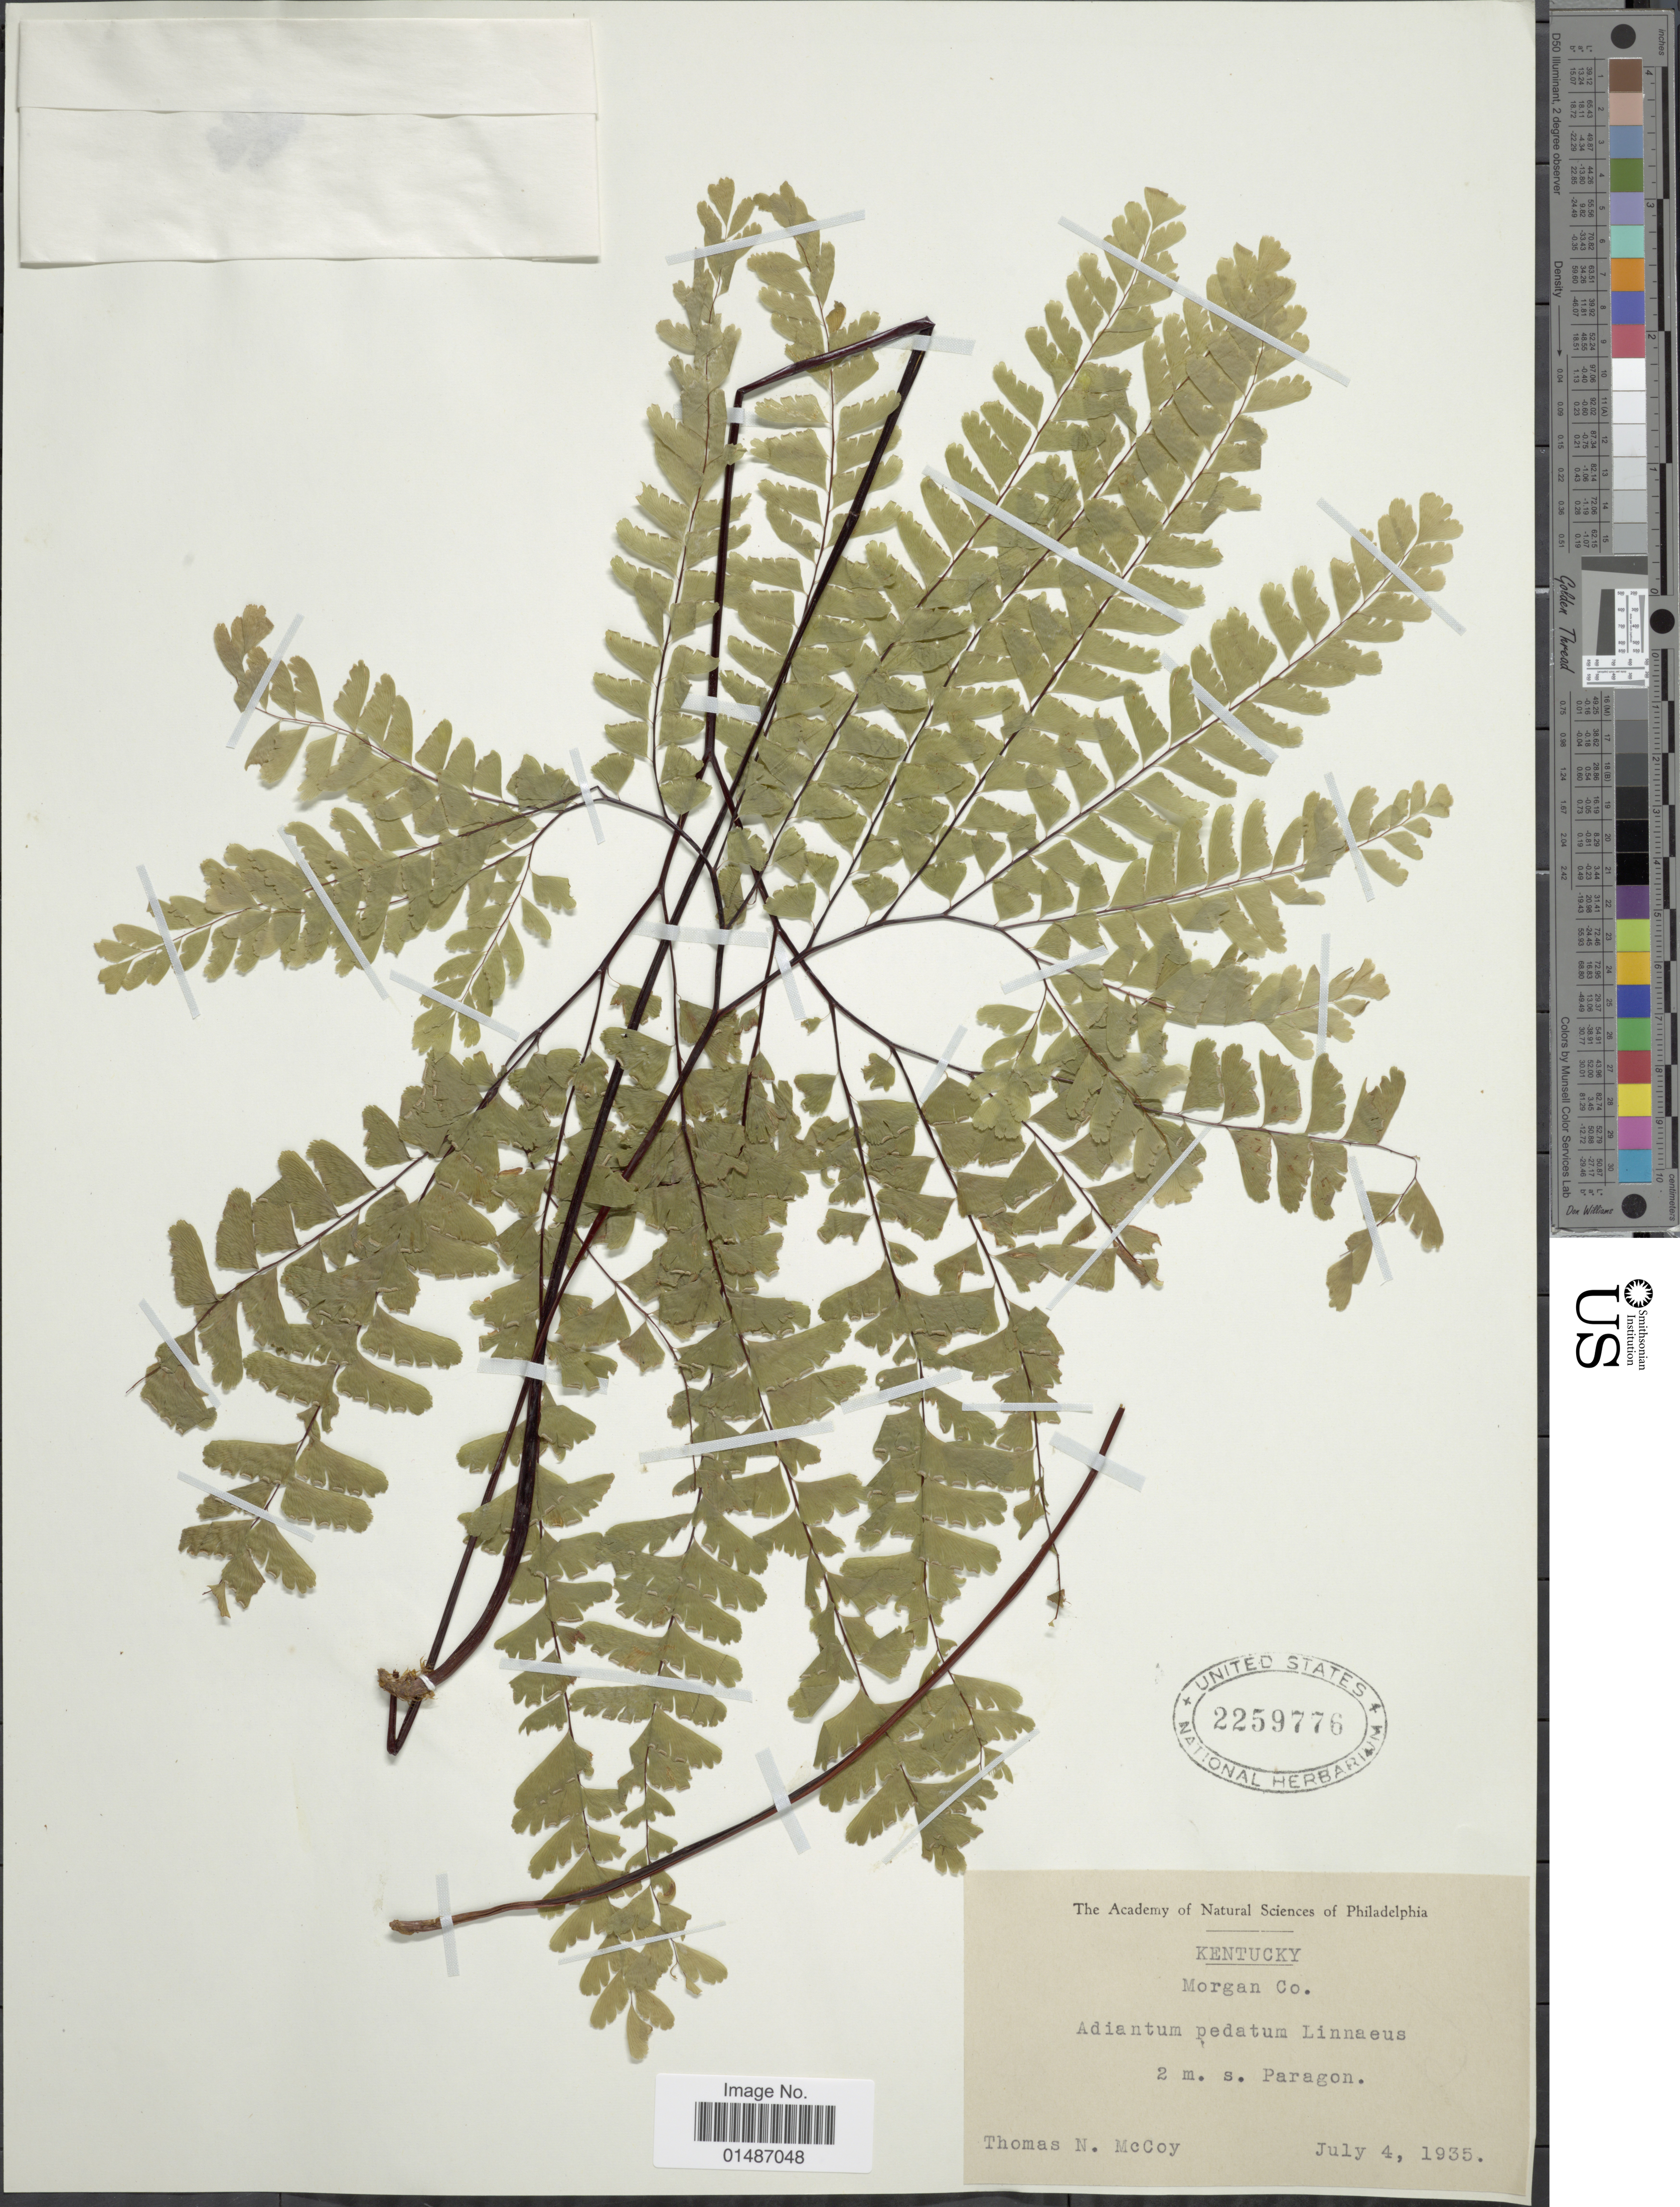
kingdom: Plantae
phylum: Tracheophyta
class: Polypodiopsida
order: Polypodiales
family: Pteridaceae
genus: Adiantum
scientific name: Adiantum pedatum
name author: L.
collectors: T. N. McCoy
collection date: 1935-07-04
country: United States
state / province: Kentucky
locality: Morgan Co. 2 m. s. Paragon.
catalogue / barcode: US 2259776